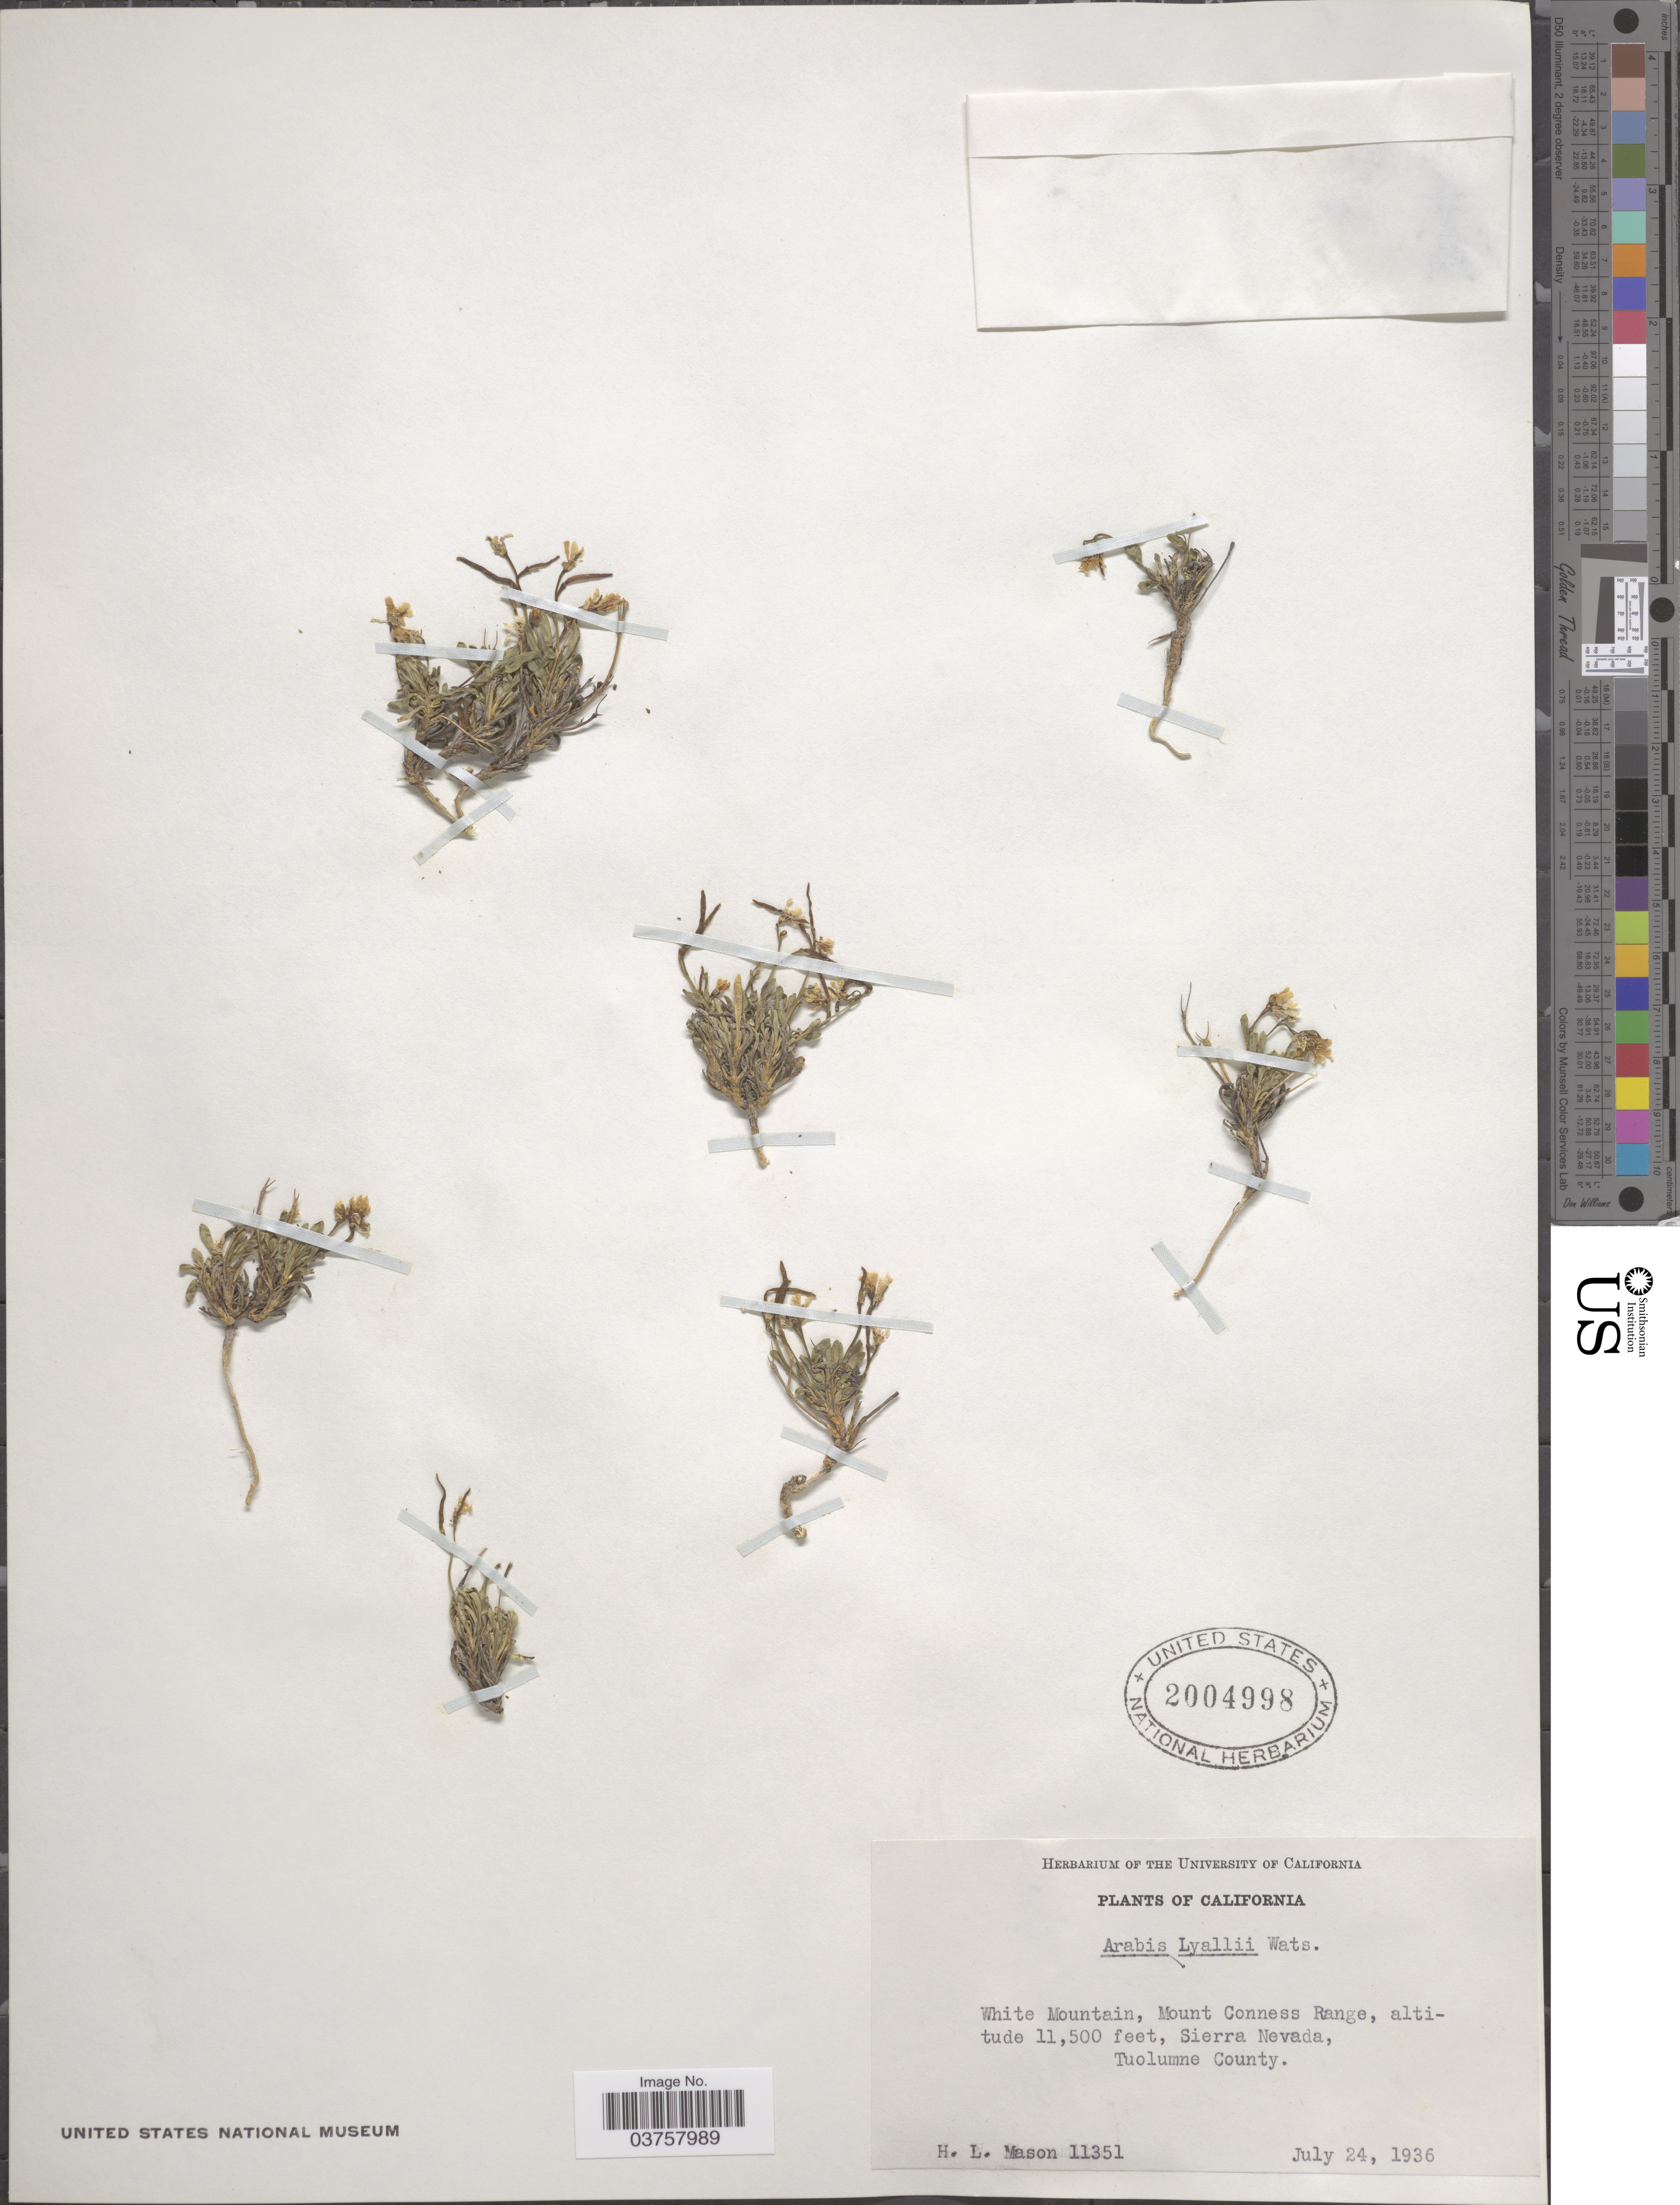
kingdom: Plantae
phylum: Tracheophyta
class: Magnoliopsida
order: Brassicales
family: Brassicaceae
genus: Arabis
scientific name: Arabis lyallii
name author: S. Watson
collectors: H. L. Mason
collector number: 11351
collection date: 1936-07-24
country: United States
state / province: California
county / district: Tuolumne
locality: White Mountain, Mount Conness Range. Sierra Nevada, Tuolumne County.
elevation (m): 3505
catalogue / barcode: US 2004998